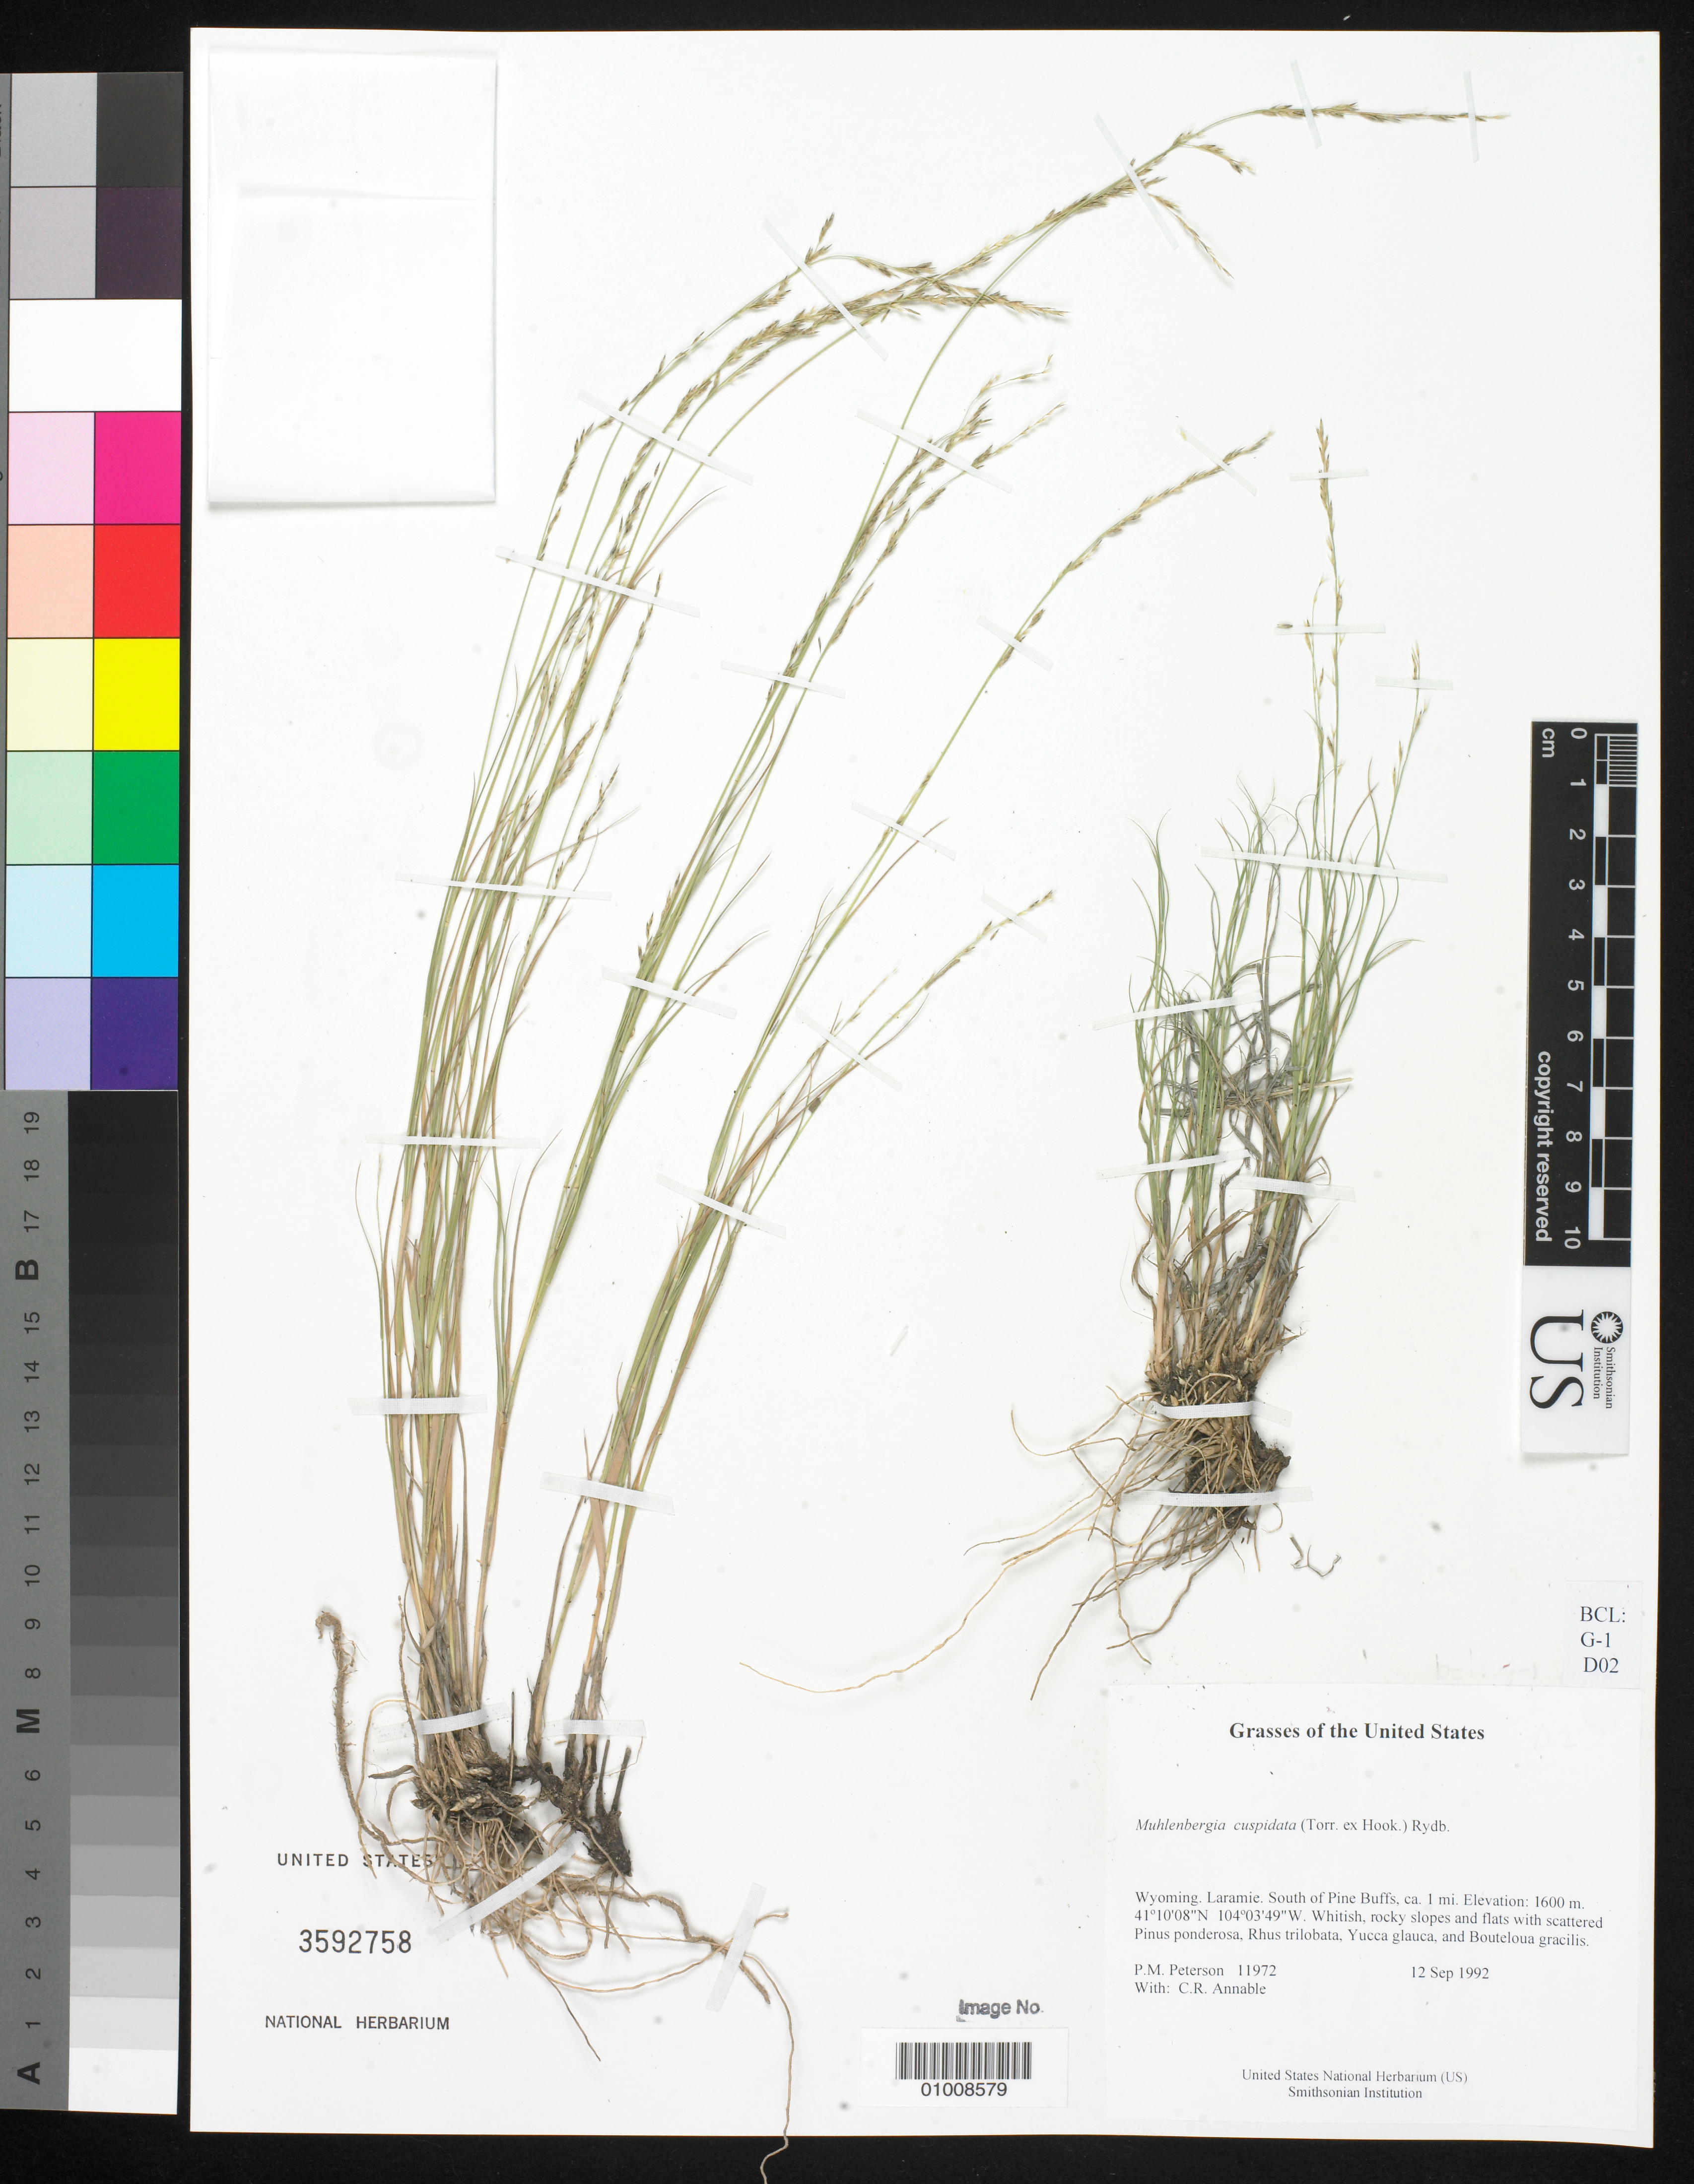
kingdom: Plantae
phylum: Tracheophyta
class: Liliopsida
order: Poales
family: Poaceae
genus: Muhlenbergia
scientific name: Muhlenbergia cuspidata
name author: (Torr. ex Hook.) Rydb.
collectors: P. M. Peterson & C. R. Annable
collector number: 11972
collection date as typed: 12 Sep 1992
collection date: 1992-09-12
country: United States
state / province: Wyoming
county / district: Laramie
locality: South of Pine Buffs, ca. 1 mi.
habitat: Whitish, rocky slopes and flats with scattered Pinus ponderosa, Rhus trilobata, Yucca glauca, and Bouteloua gracilis.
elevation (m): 1600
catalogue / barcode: US 3592758